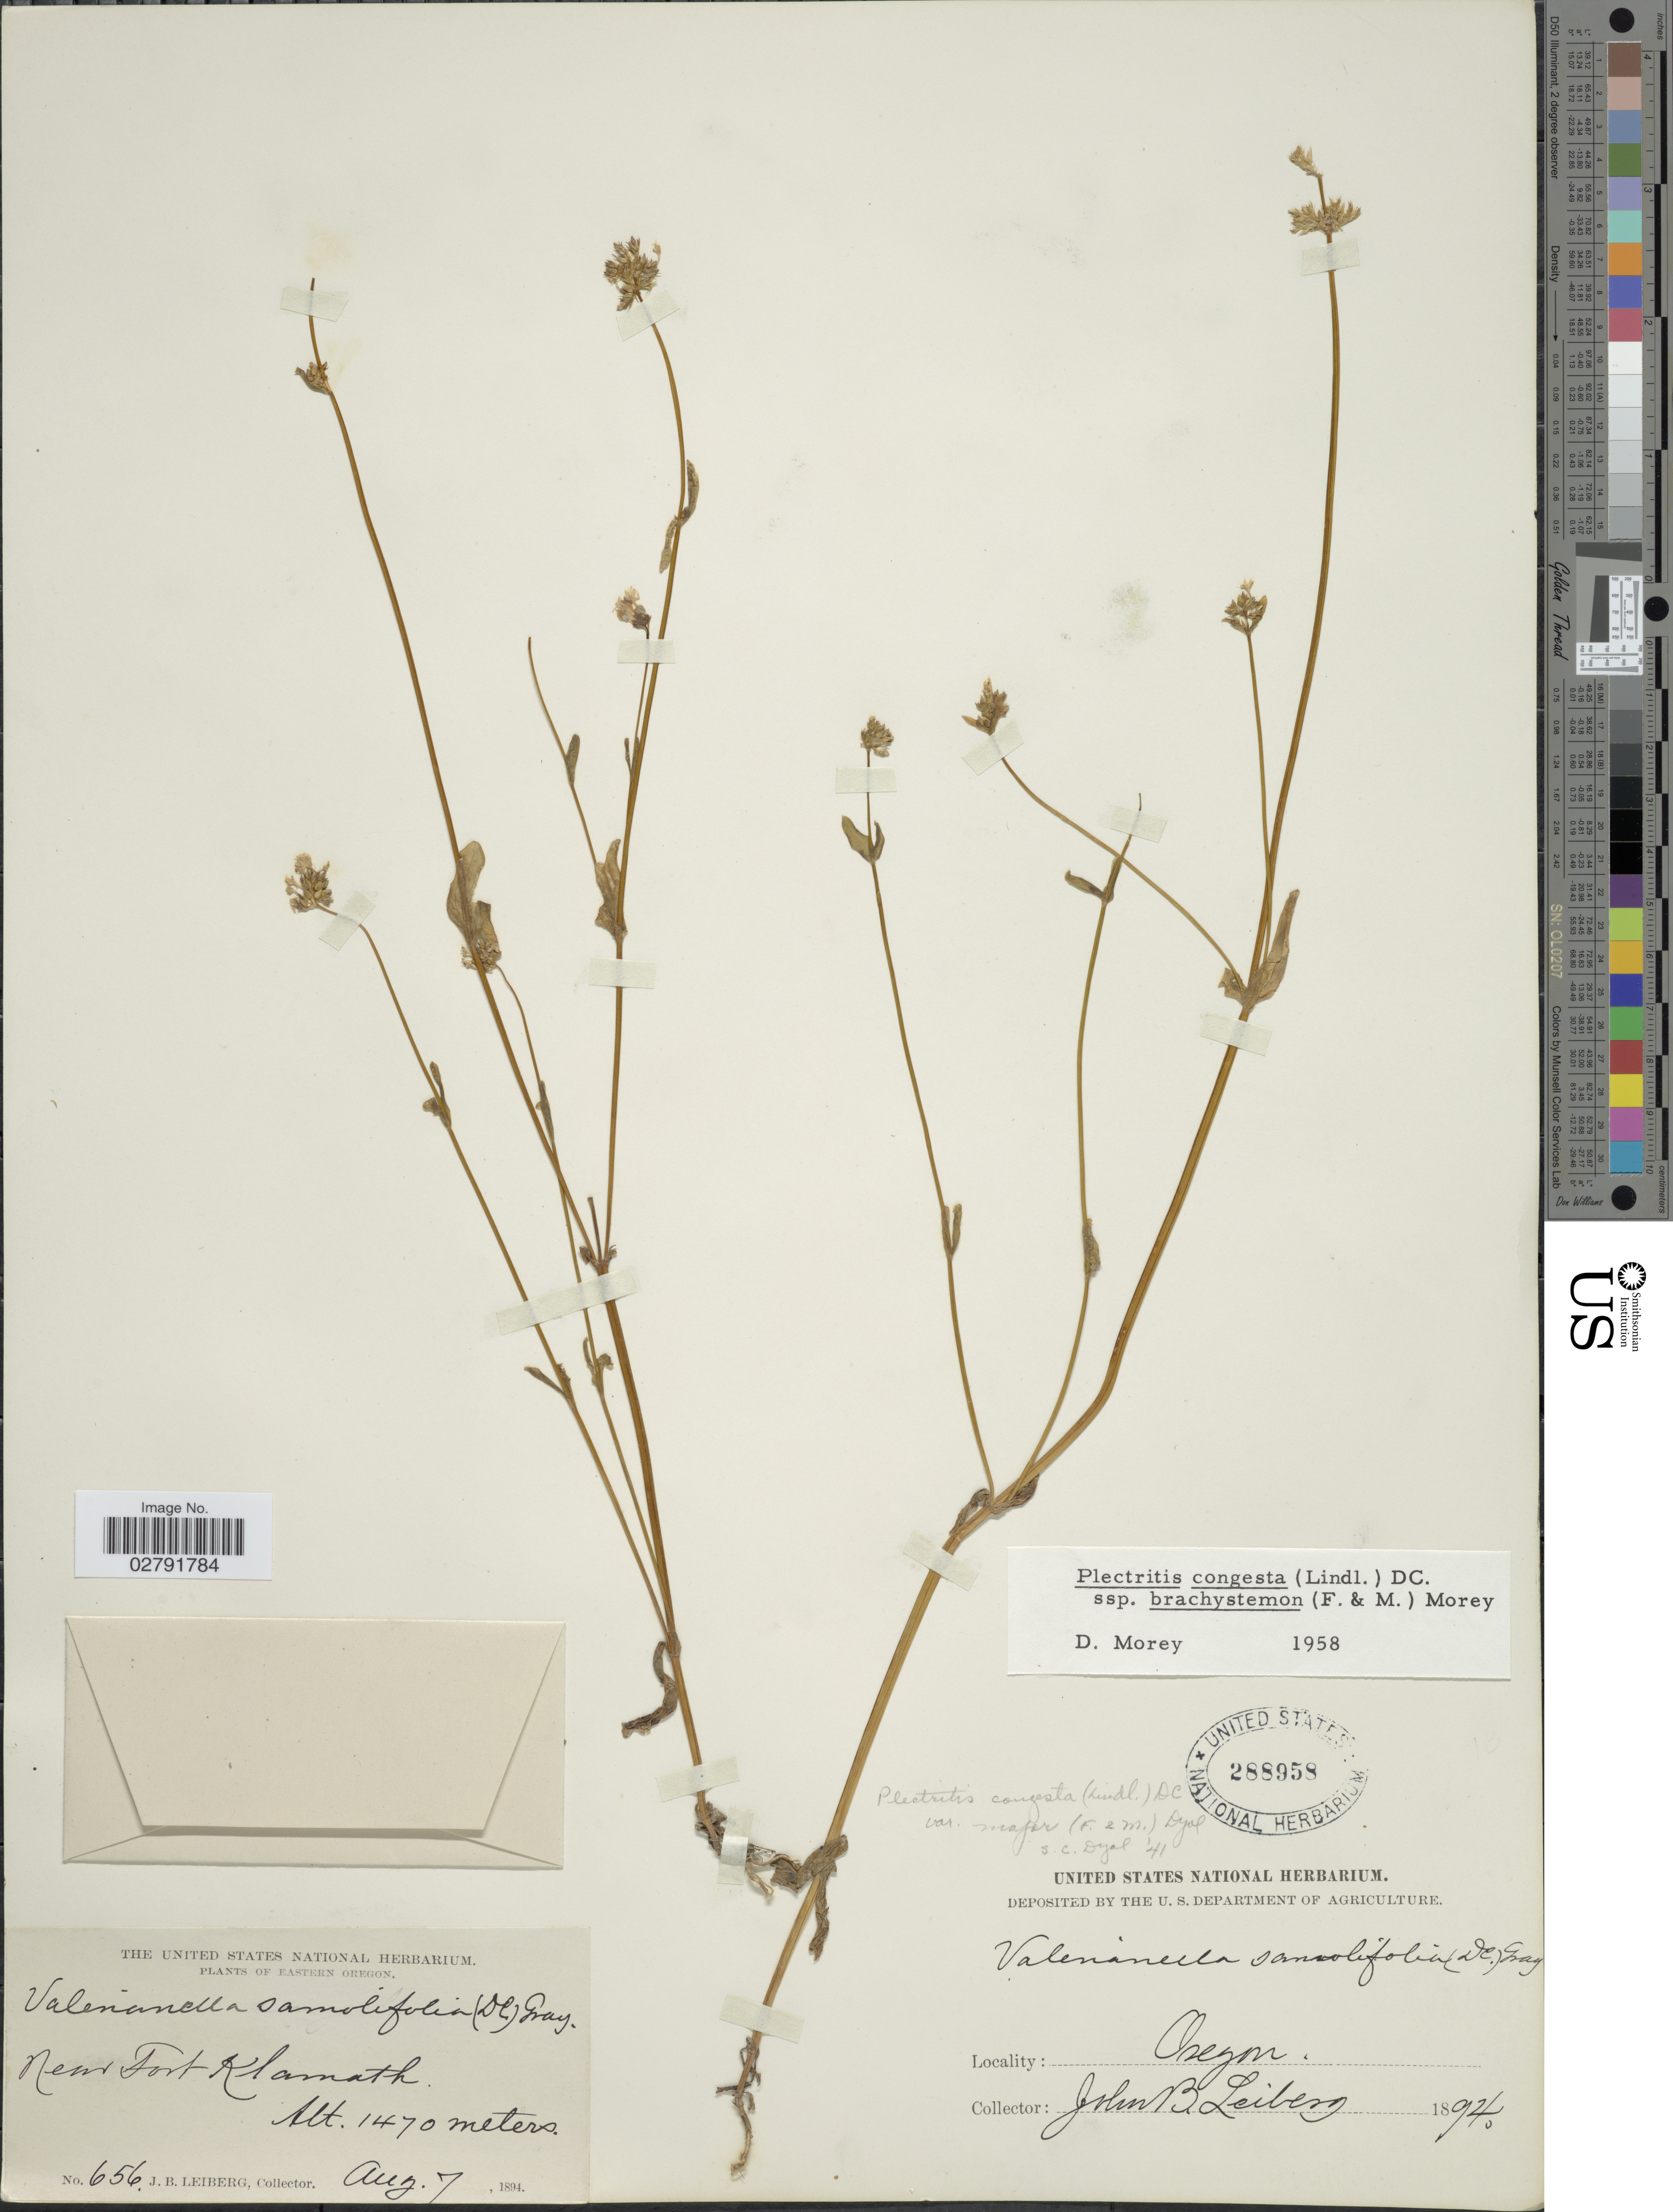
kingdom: Plantae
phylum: Tracheophyta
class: Magnoliopsida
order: Dipsacales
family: Caprifoliaceae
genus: Plectritis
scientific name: Plectritis congesta subsp. brachystemon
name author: (Fisch. & C.A. Mey.) Morey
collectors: J. B. Leiberg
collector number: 656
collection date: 1894-08-07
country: United States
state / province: Oregon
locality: Eastern Oregon. Near Fort Klamath.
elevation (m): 1470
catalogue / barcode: US 288958